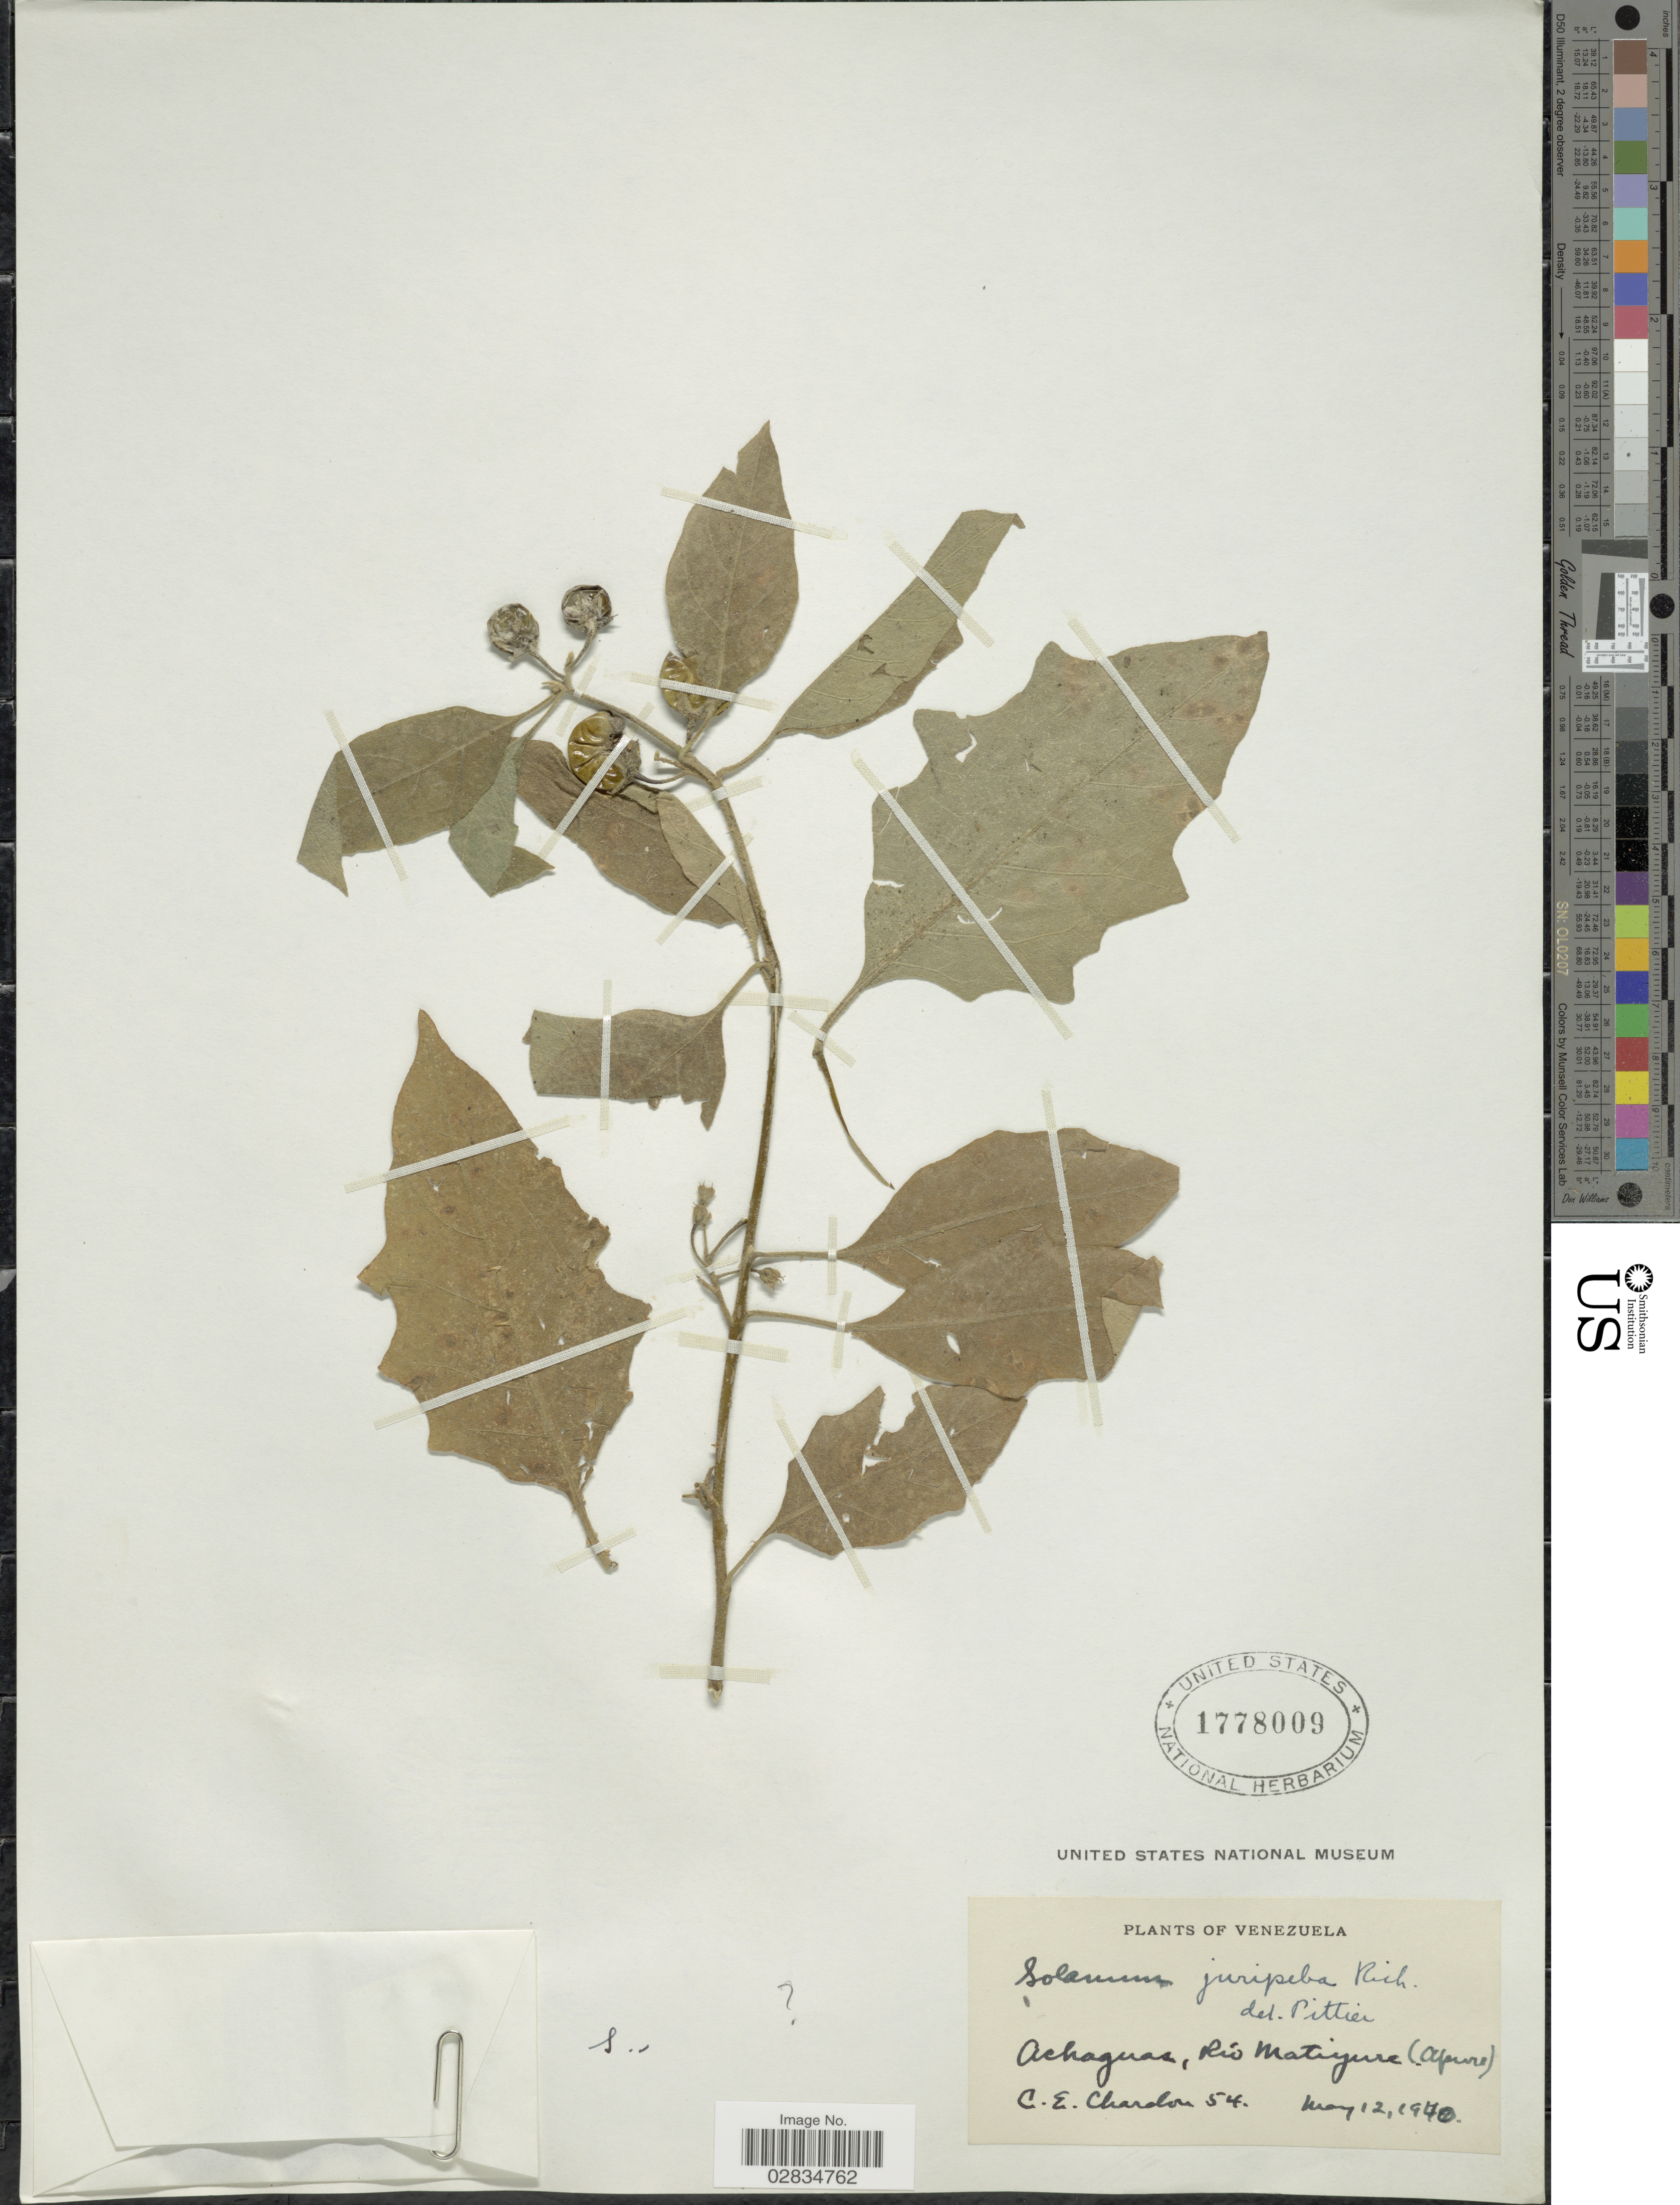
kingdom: Plantae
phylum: Tracheophyta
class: Magnoliopsida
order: Solanales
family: Solanaceae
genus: Solanum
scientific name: Solanum subinerme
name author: Jacq.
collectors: C. E. Chardón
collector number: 54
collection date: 1940-05-12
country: Venezuela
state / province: Apure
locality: Achaguas, Río Matiyure.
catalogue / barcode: US 1778009